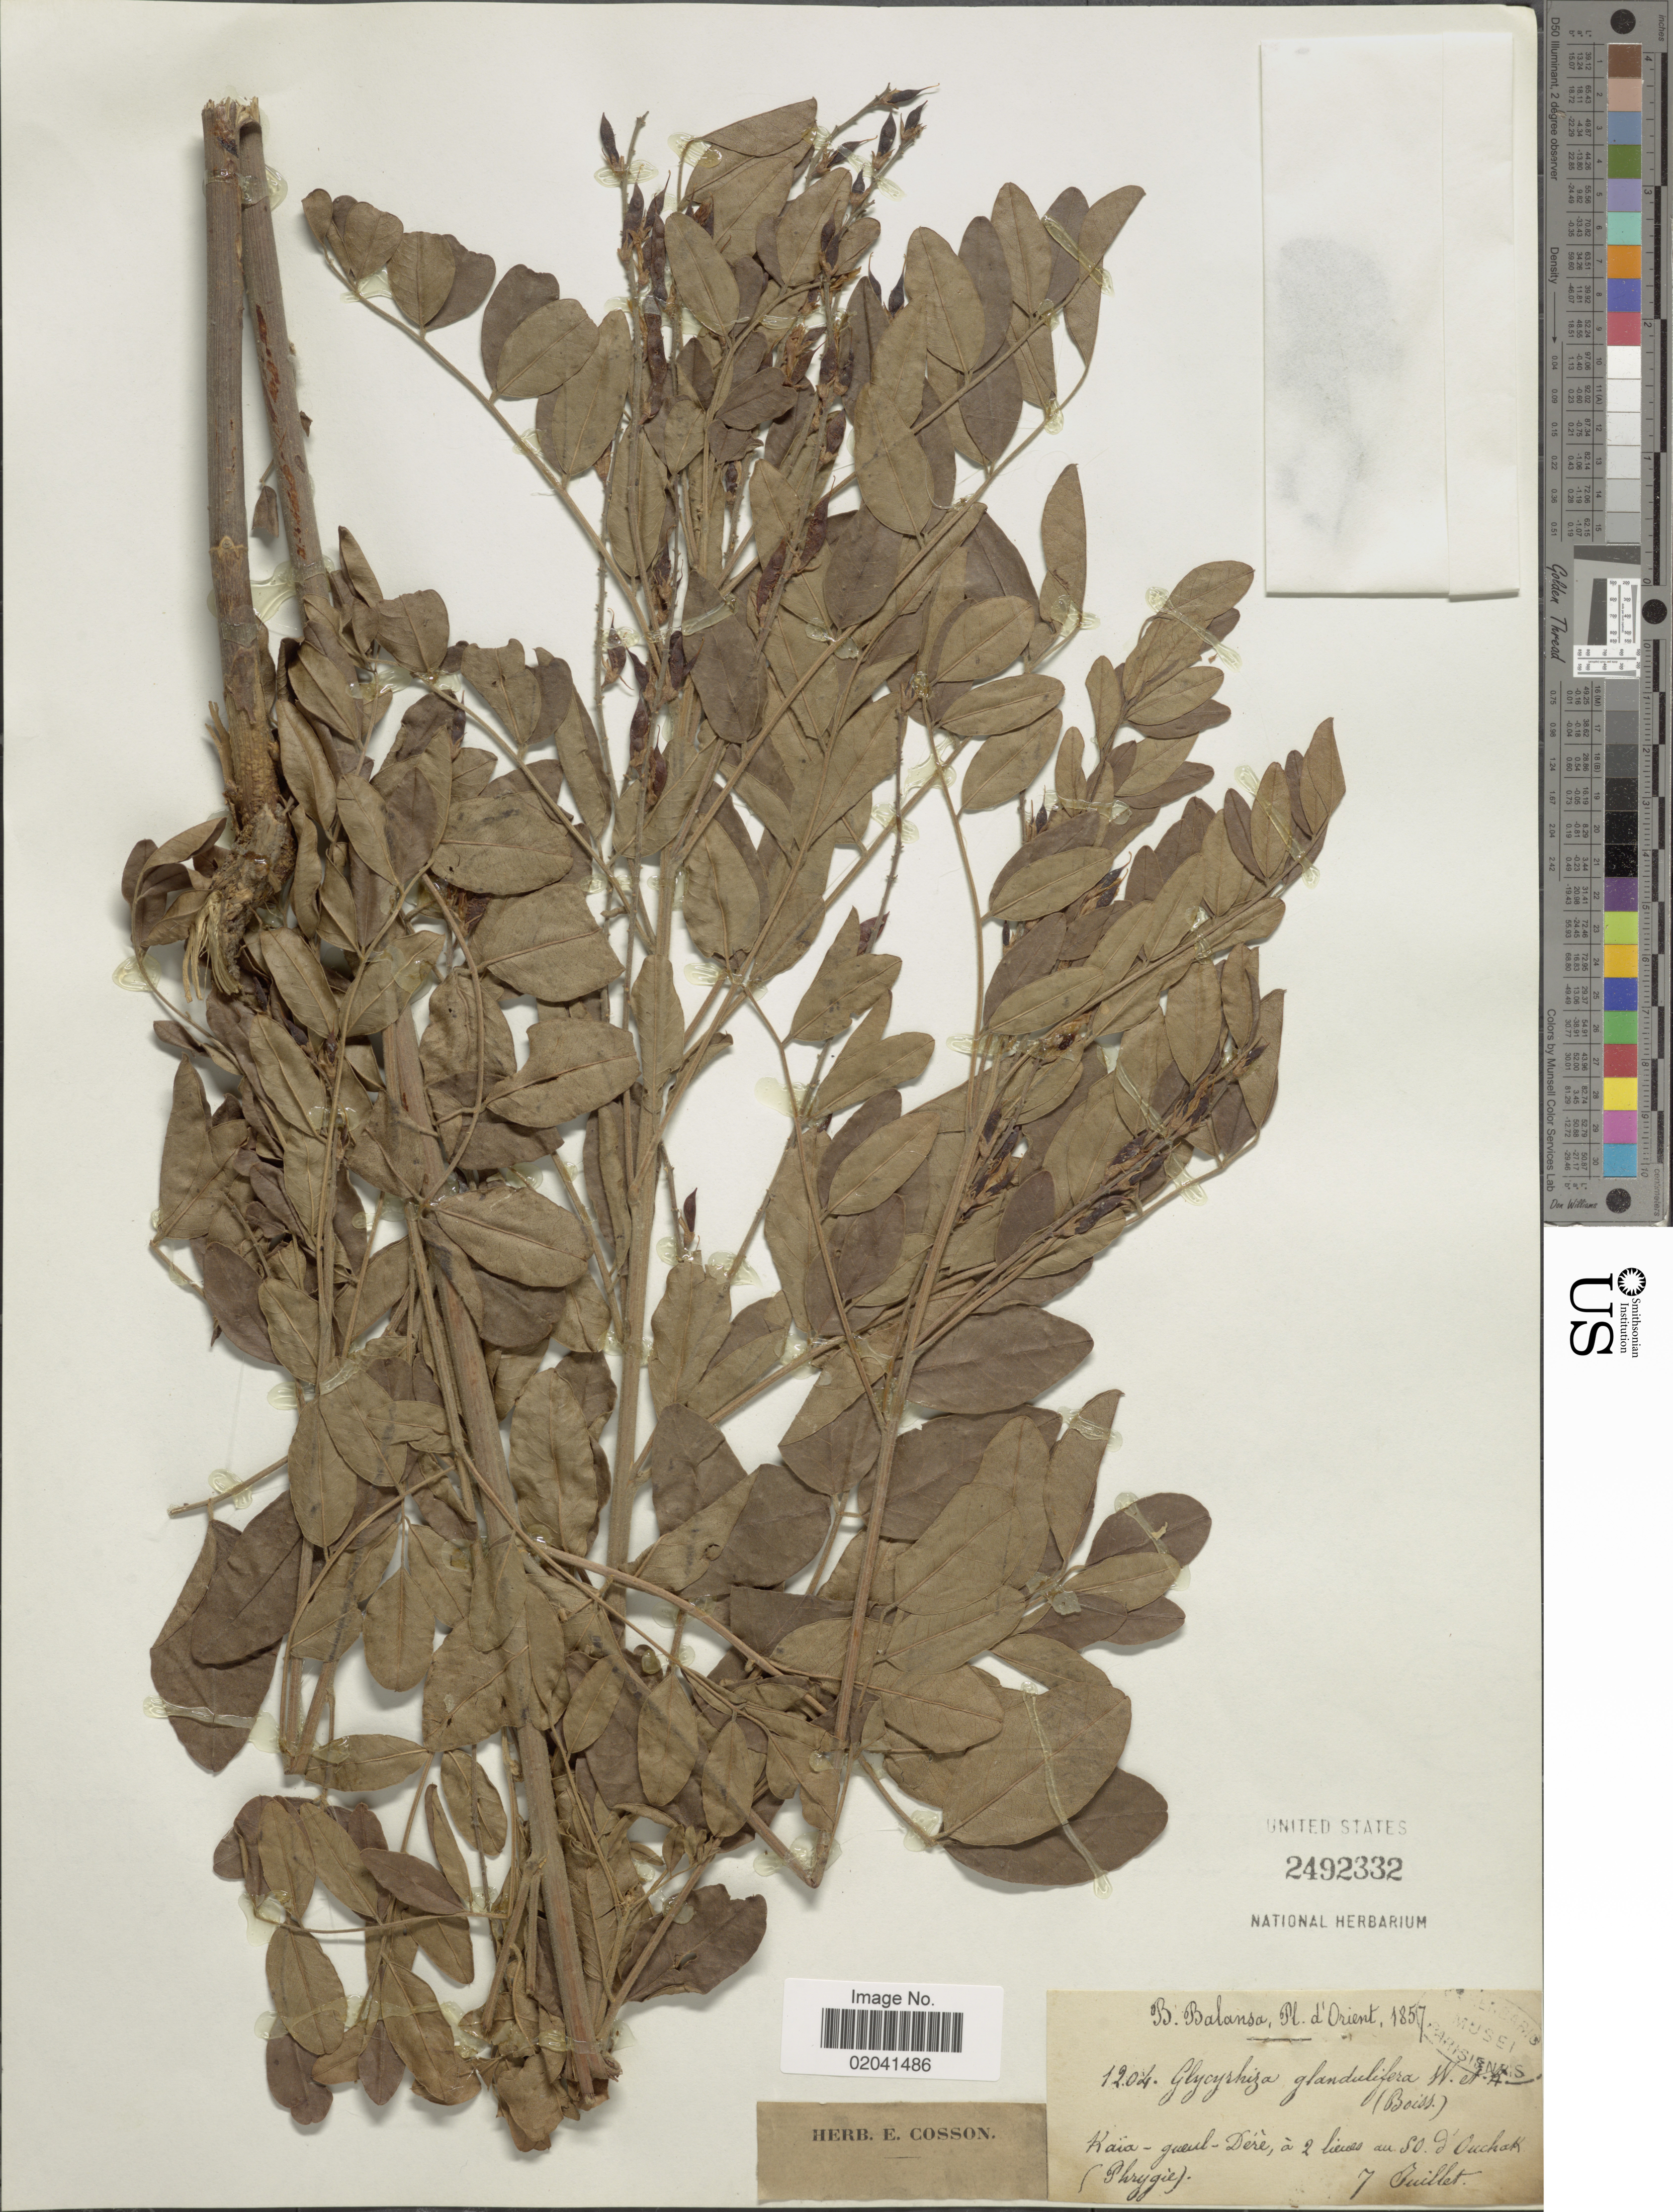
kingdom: Plantae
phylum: Tracheophyta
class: Magnoliopsida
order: Fabales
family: Fabaceae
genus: Glycyrrhiza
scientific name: Glycyrrhiza glabra var. glandulifera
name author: Ponert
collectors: B. Balansa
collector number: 1204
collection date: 1857-07-07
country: Turkey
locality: Orient. Kaia - geuel - Déré, au SO. d'Ouchak (Phrygie)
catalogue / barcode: US 2492332